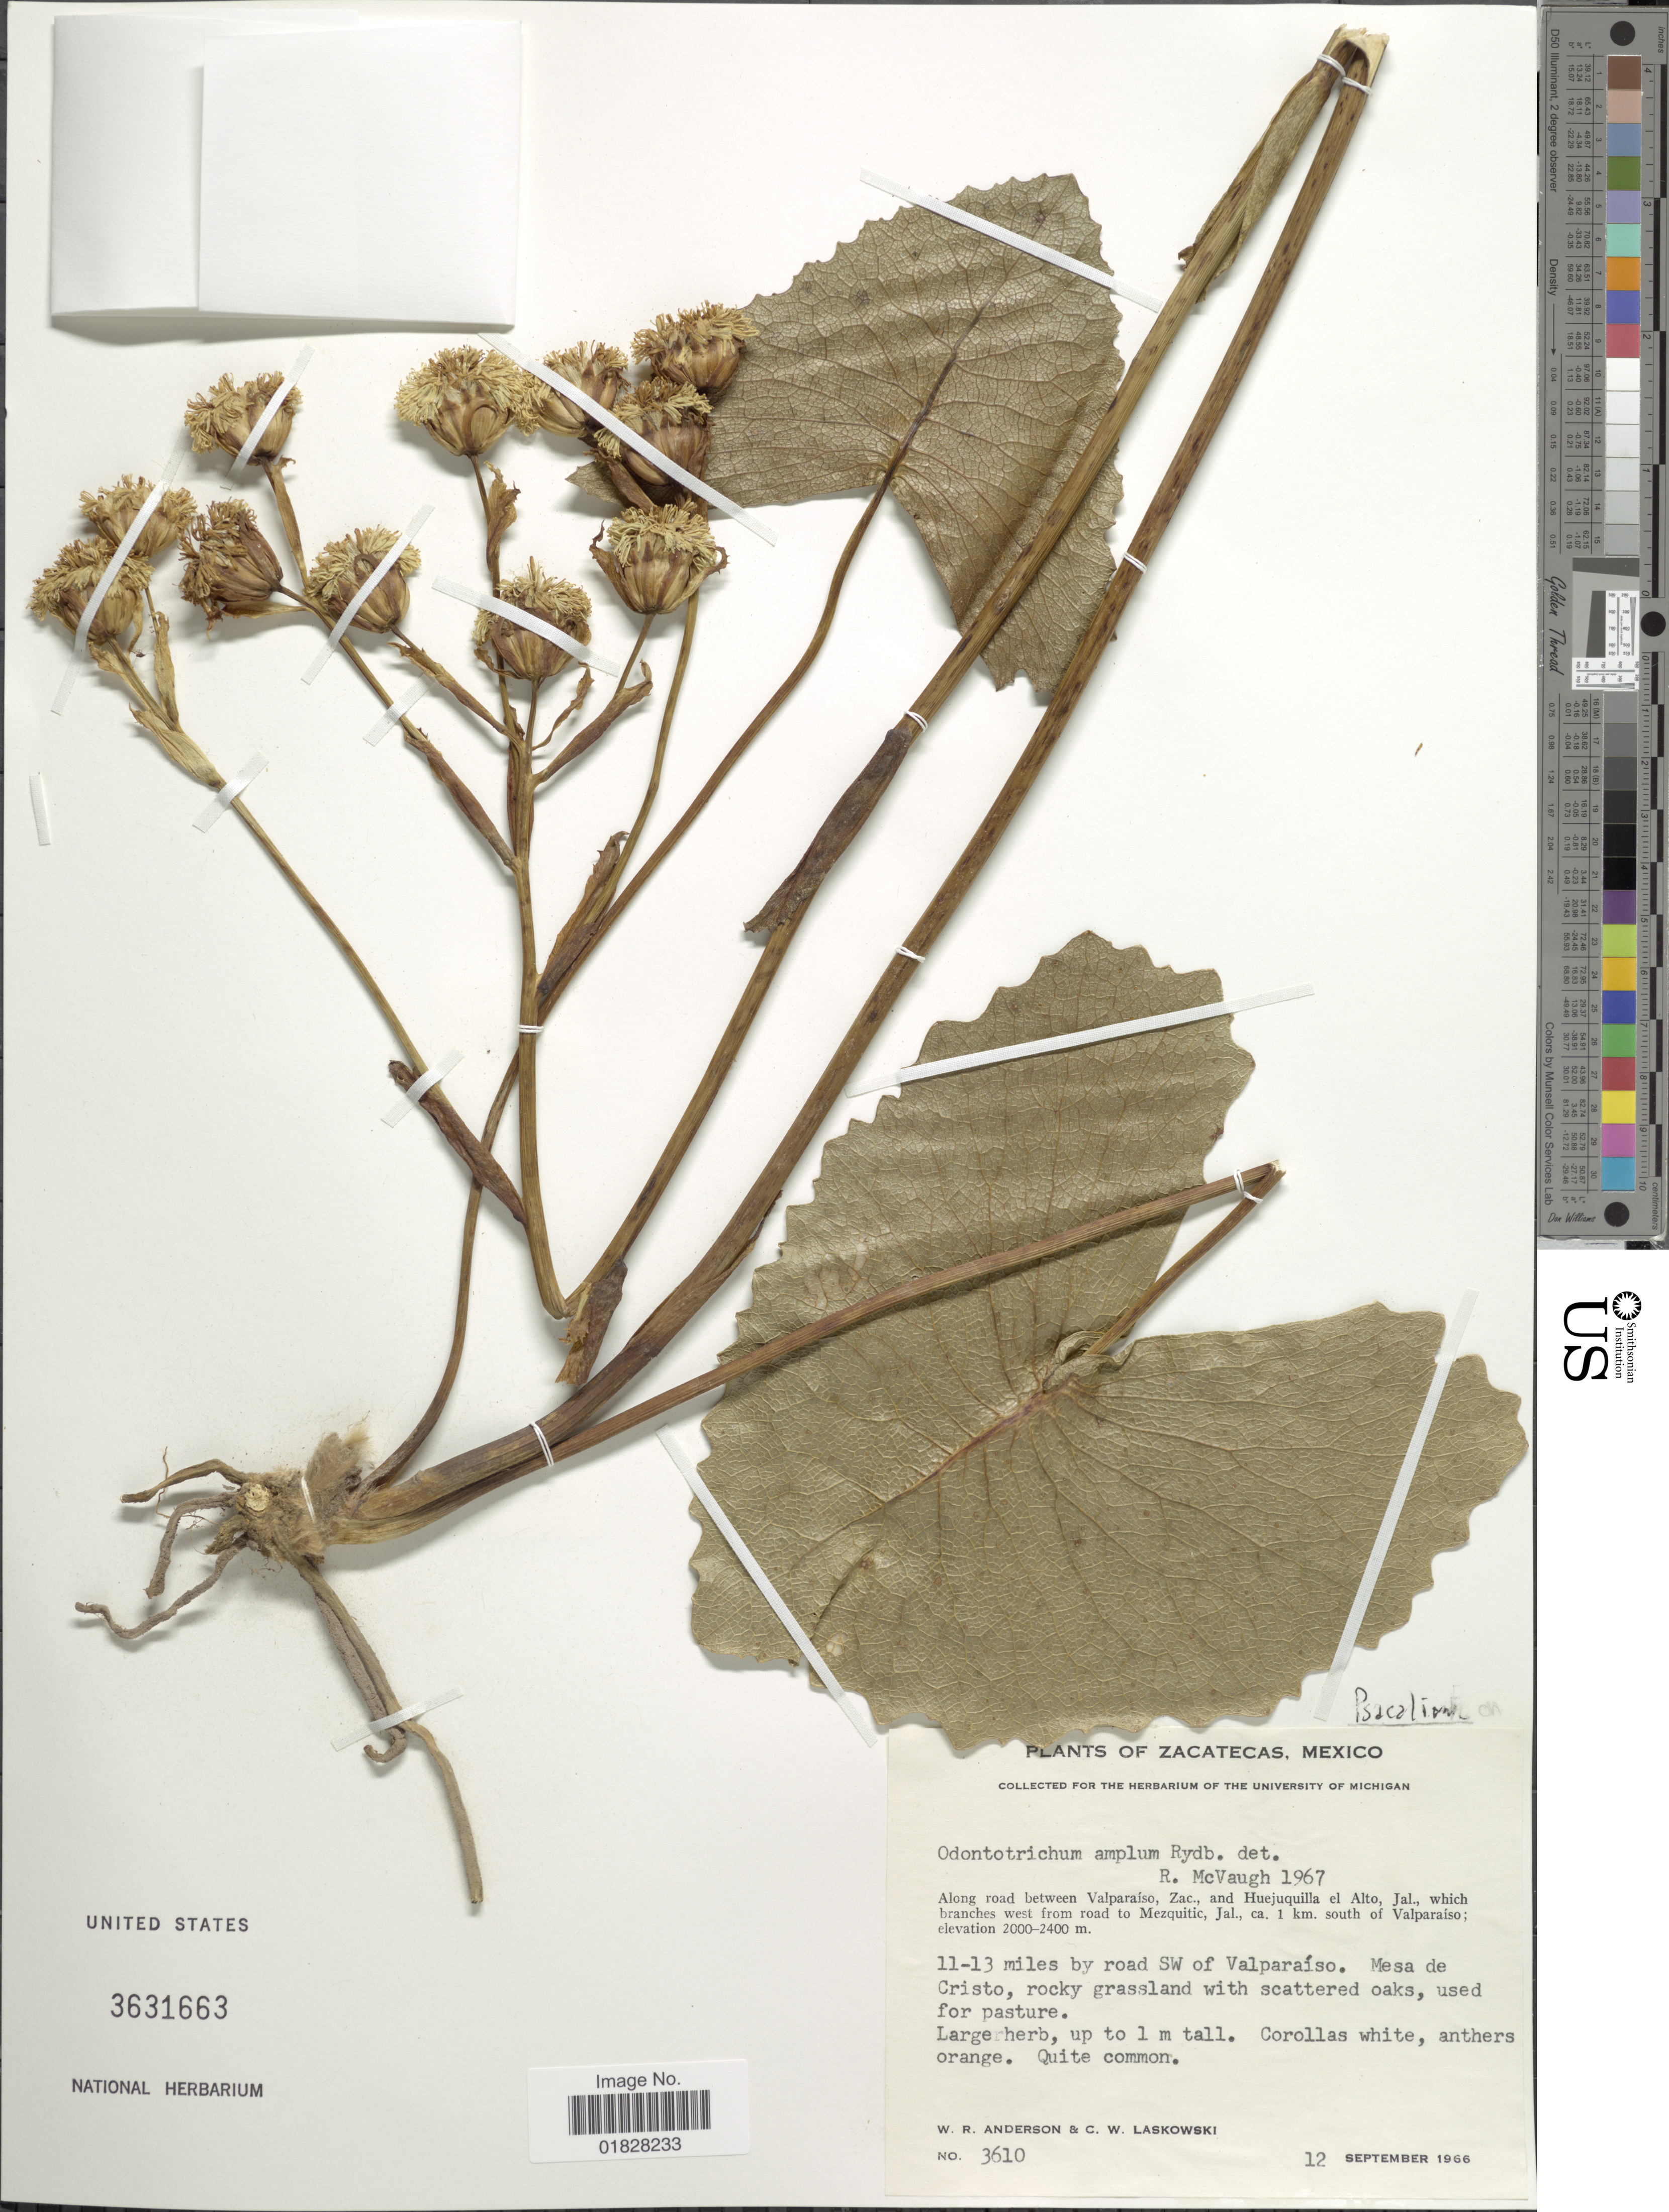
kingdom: Plantae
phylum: Tracheophyta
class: Magnoliopsida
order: Asterales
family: Asteraceae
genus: Psacalium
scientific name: Psacalium amplum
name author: (Rydb.) H. Rob. & Brettell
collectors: W. Anderson & C. Laskowski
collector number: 3610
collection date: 1966-09-12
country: Mexico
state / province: Zacatecas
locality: Along road between Valparaíso, Zac., and Huejuquilla el Alto, Jal., which branches west from road to Mezquitic, Jal., ca. 1 km. south of Valparaíso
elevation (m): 2000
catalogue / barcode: US 3631663